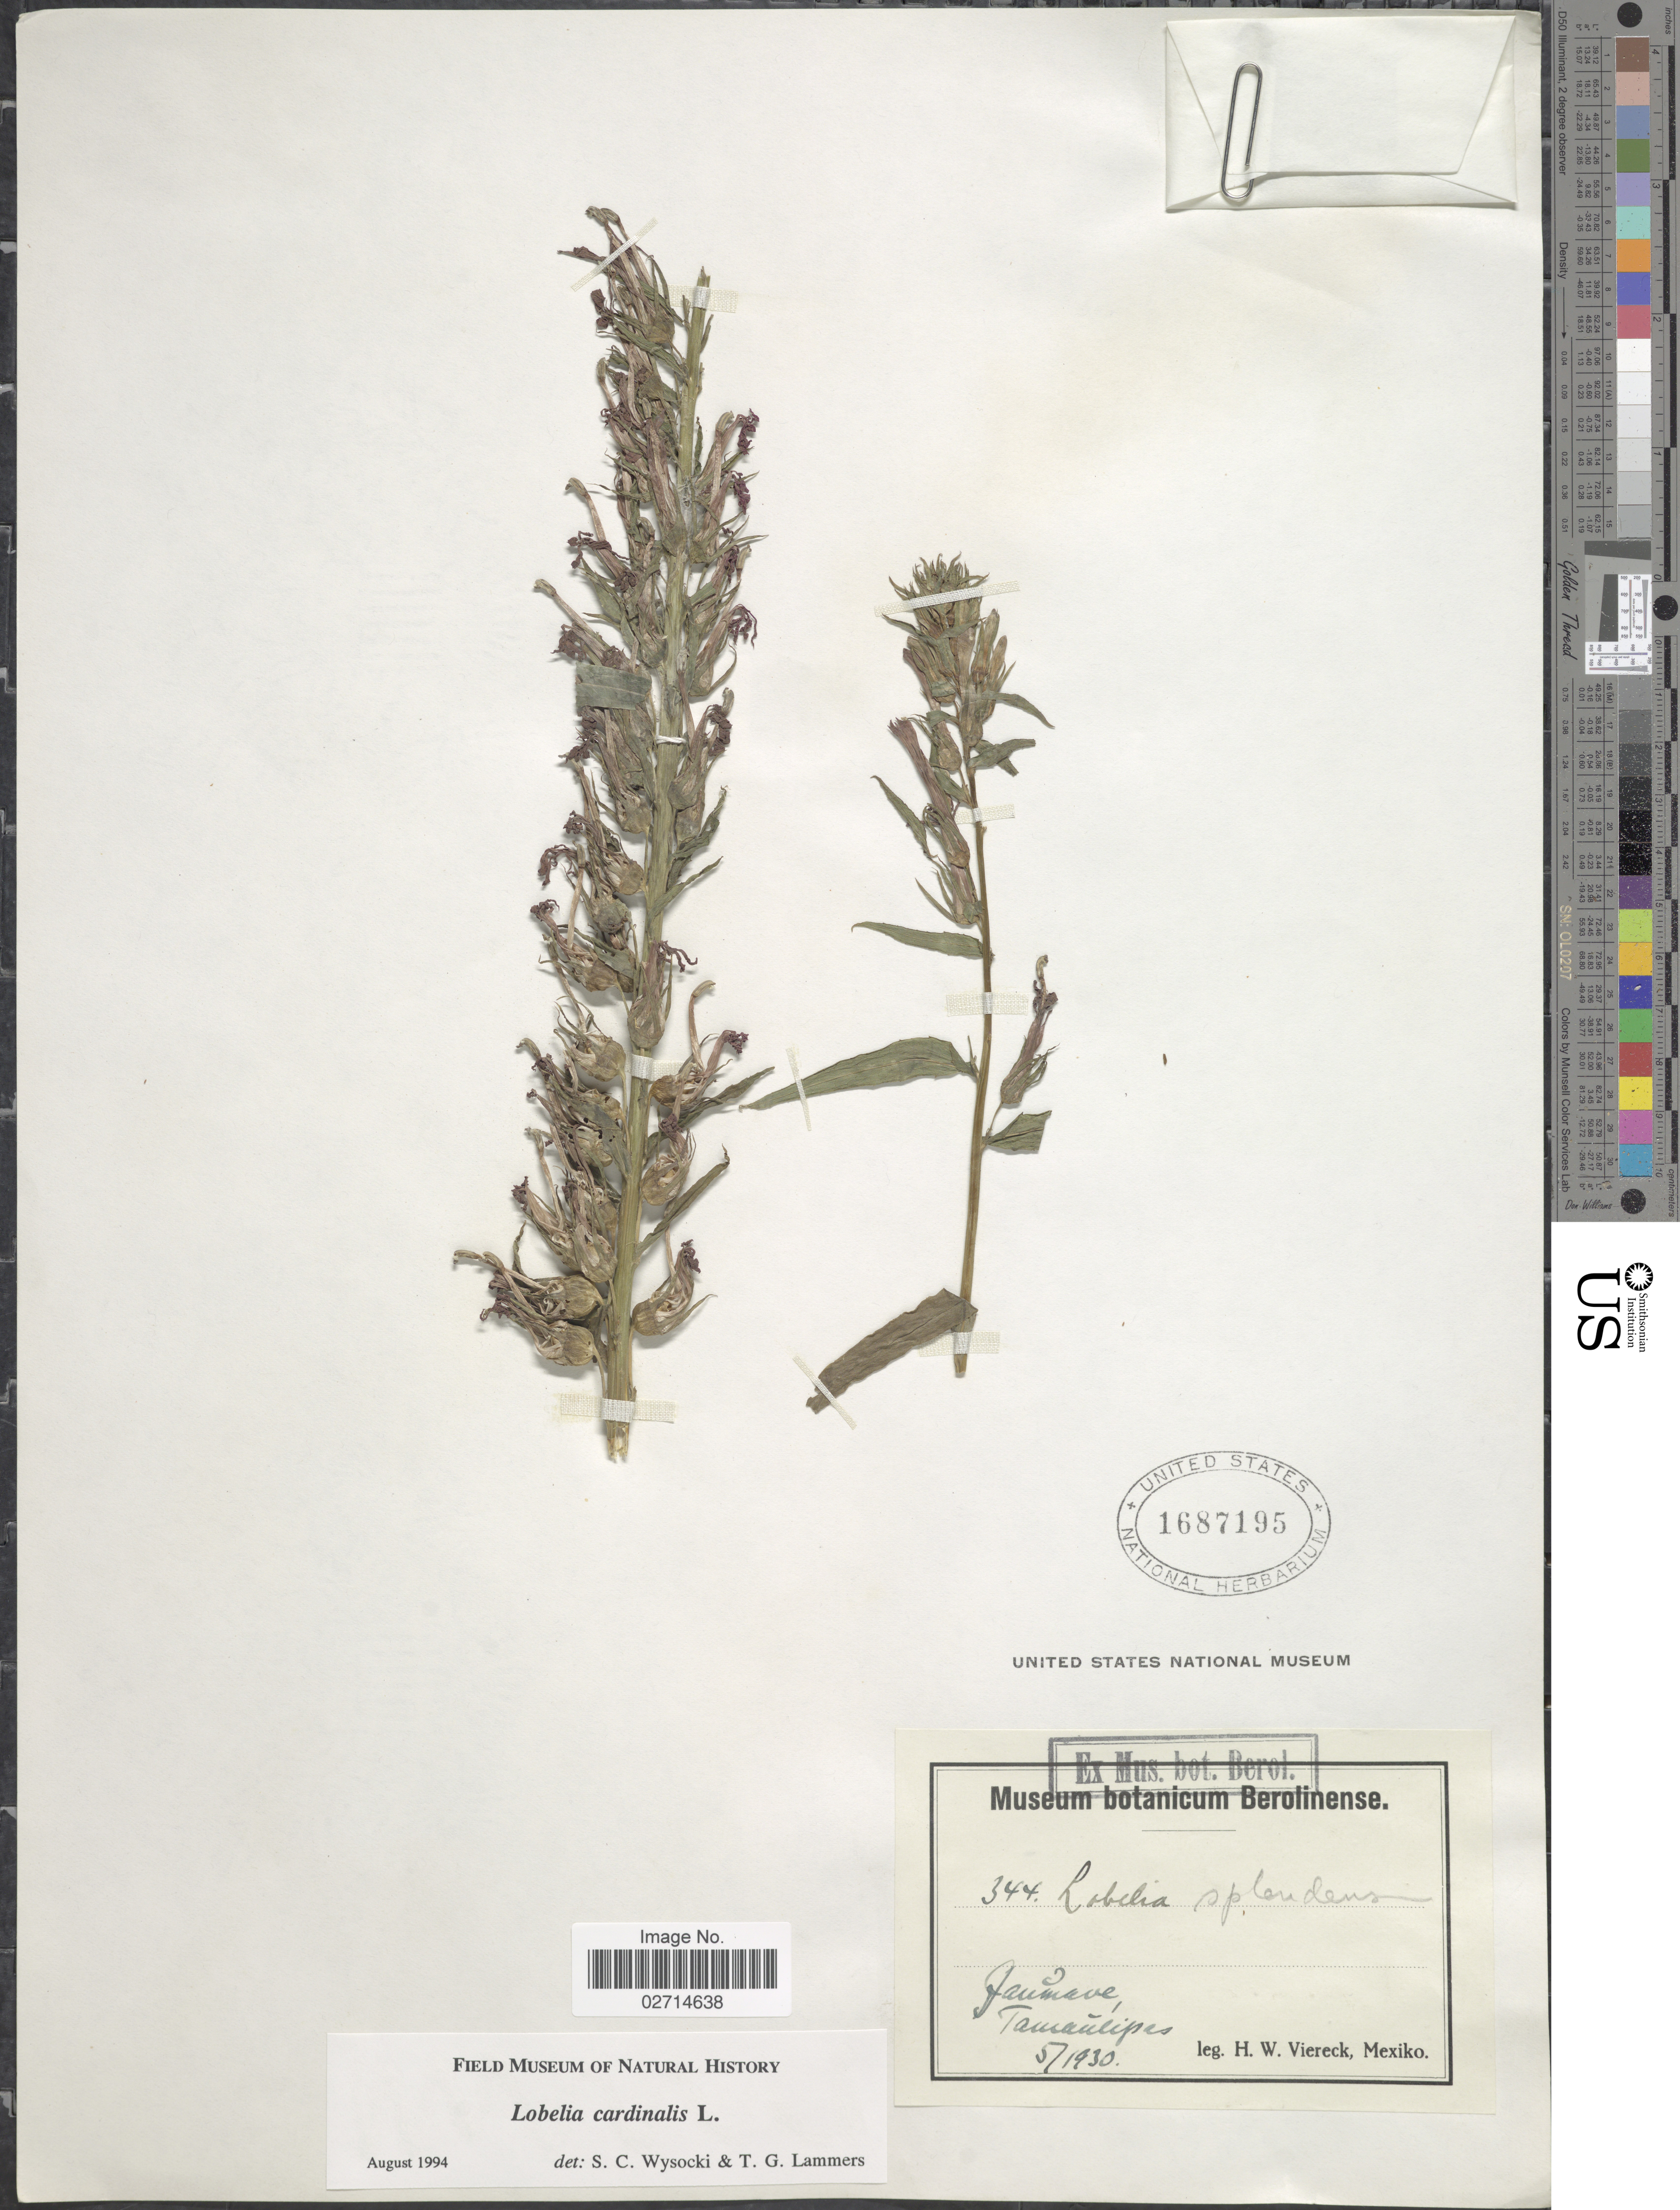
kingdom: Plantae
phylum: Tracheophyta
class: Magnoliopsida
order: Asterales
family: Campanulaceae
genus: Lobelia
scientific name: Lobelia cardinalis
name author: L.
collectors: H. W. Viereck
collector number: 344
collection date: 1930-05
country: Mexico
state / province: Tamaulipas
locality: Jaumave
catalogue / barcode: US 1687195